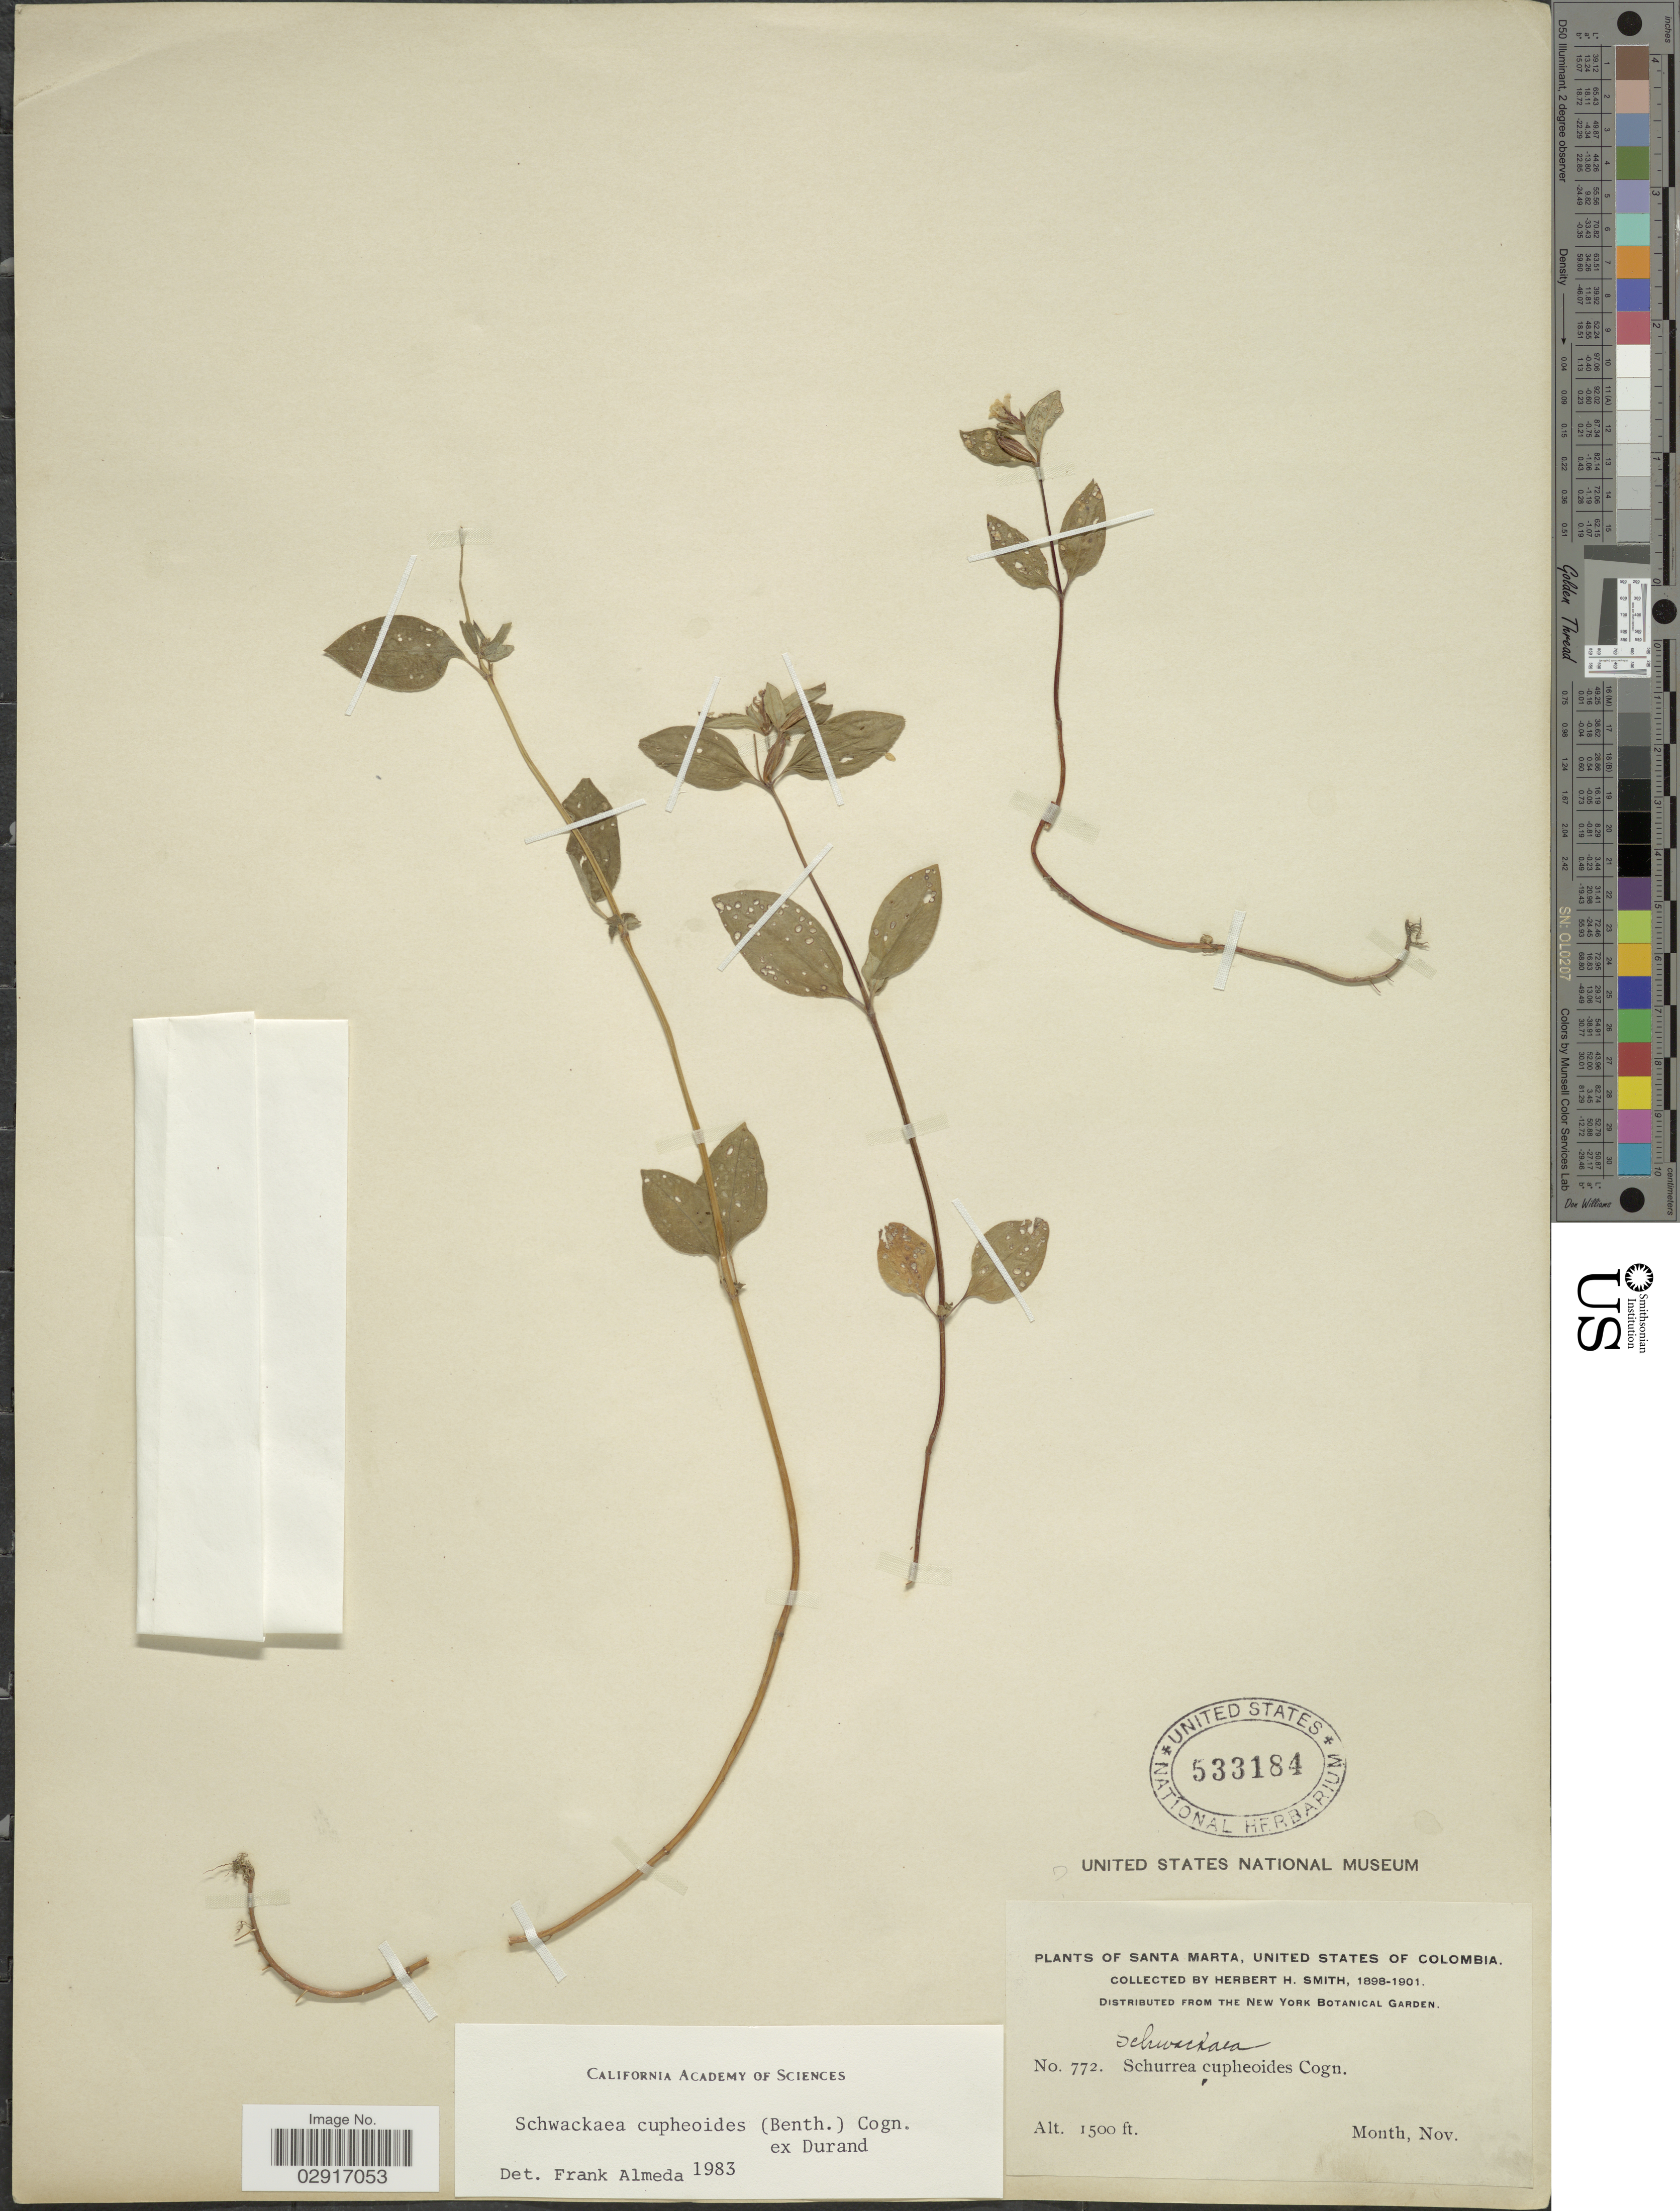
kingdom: Plantae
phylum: Tracheophyta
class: Magnoliopsida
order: Myrtales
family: Melastomataceae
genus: Schwackaea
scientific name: Schwackaea cupheoides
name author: (Benth.) Cogn.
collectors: Herbert H. Smith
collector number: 772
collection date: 1898-11/1901-11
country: Colombia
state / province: Magdalena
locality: Santa Marta, United States of Colombia.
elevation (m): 457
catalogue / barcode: US 533184